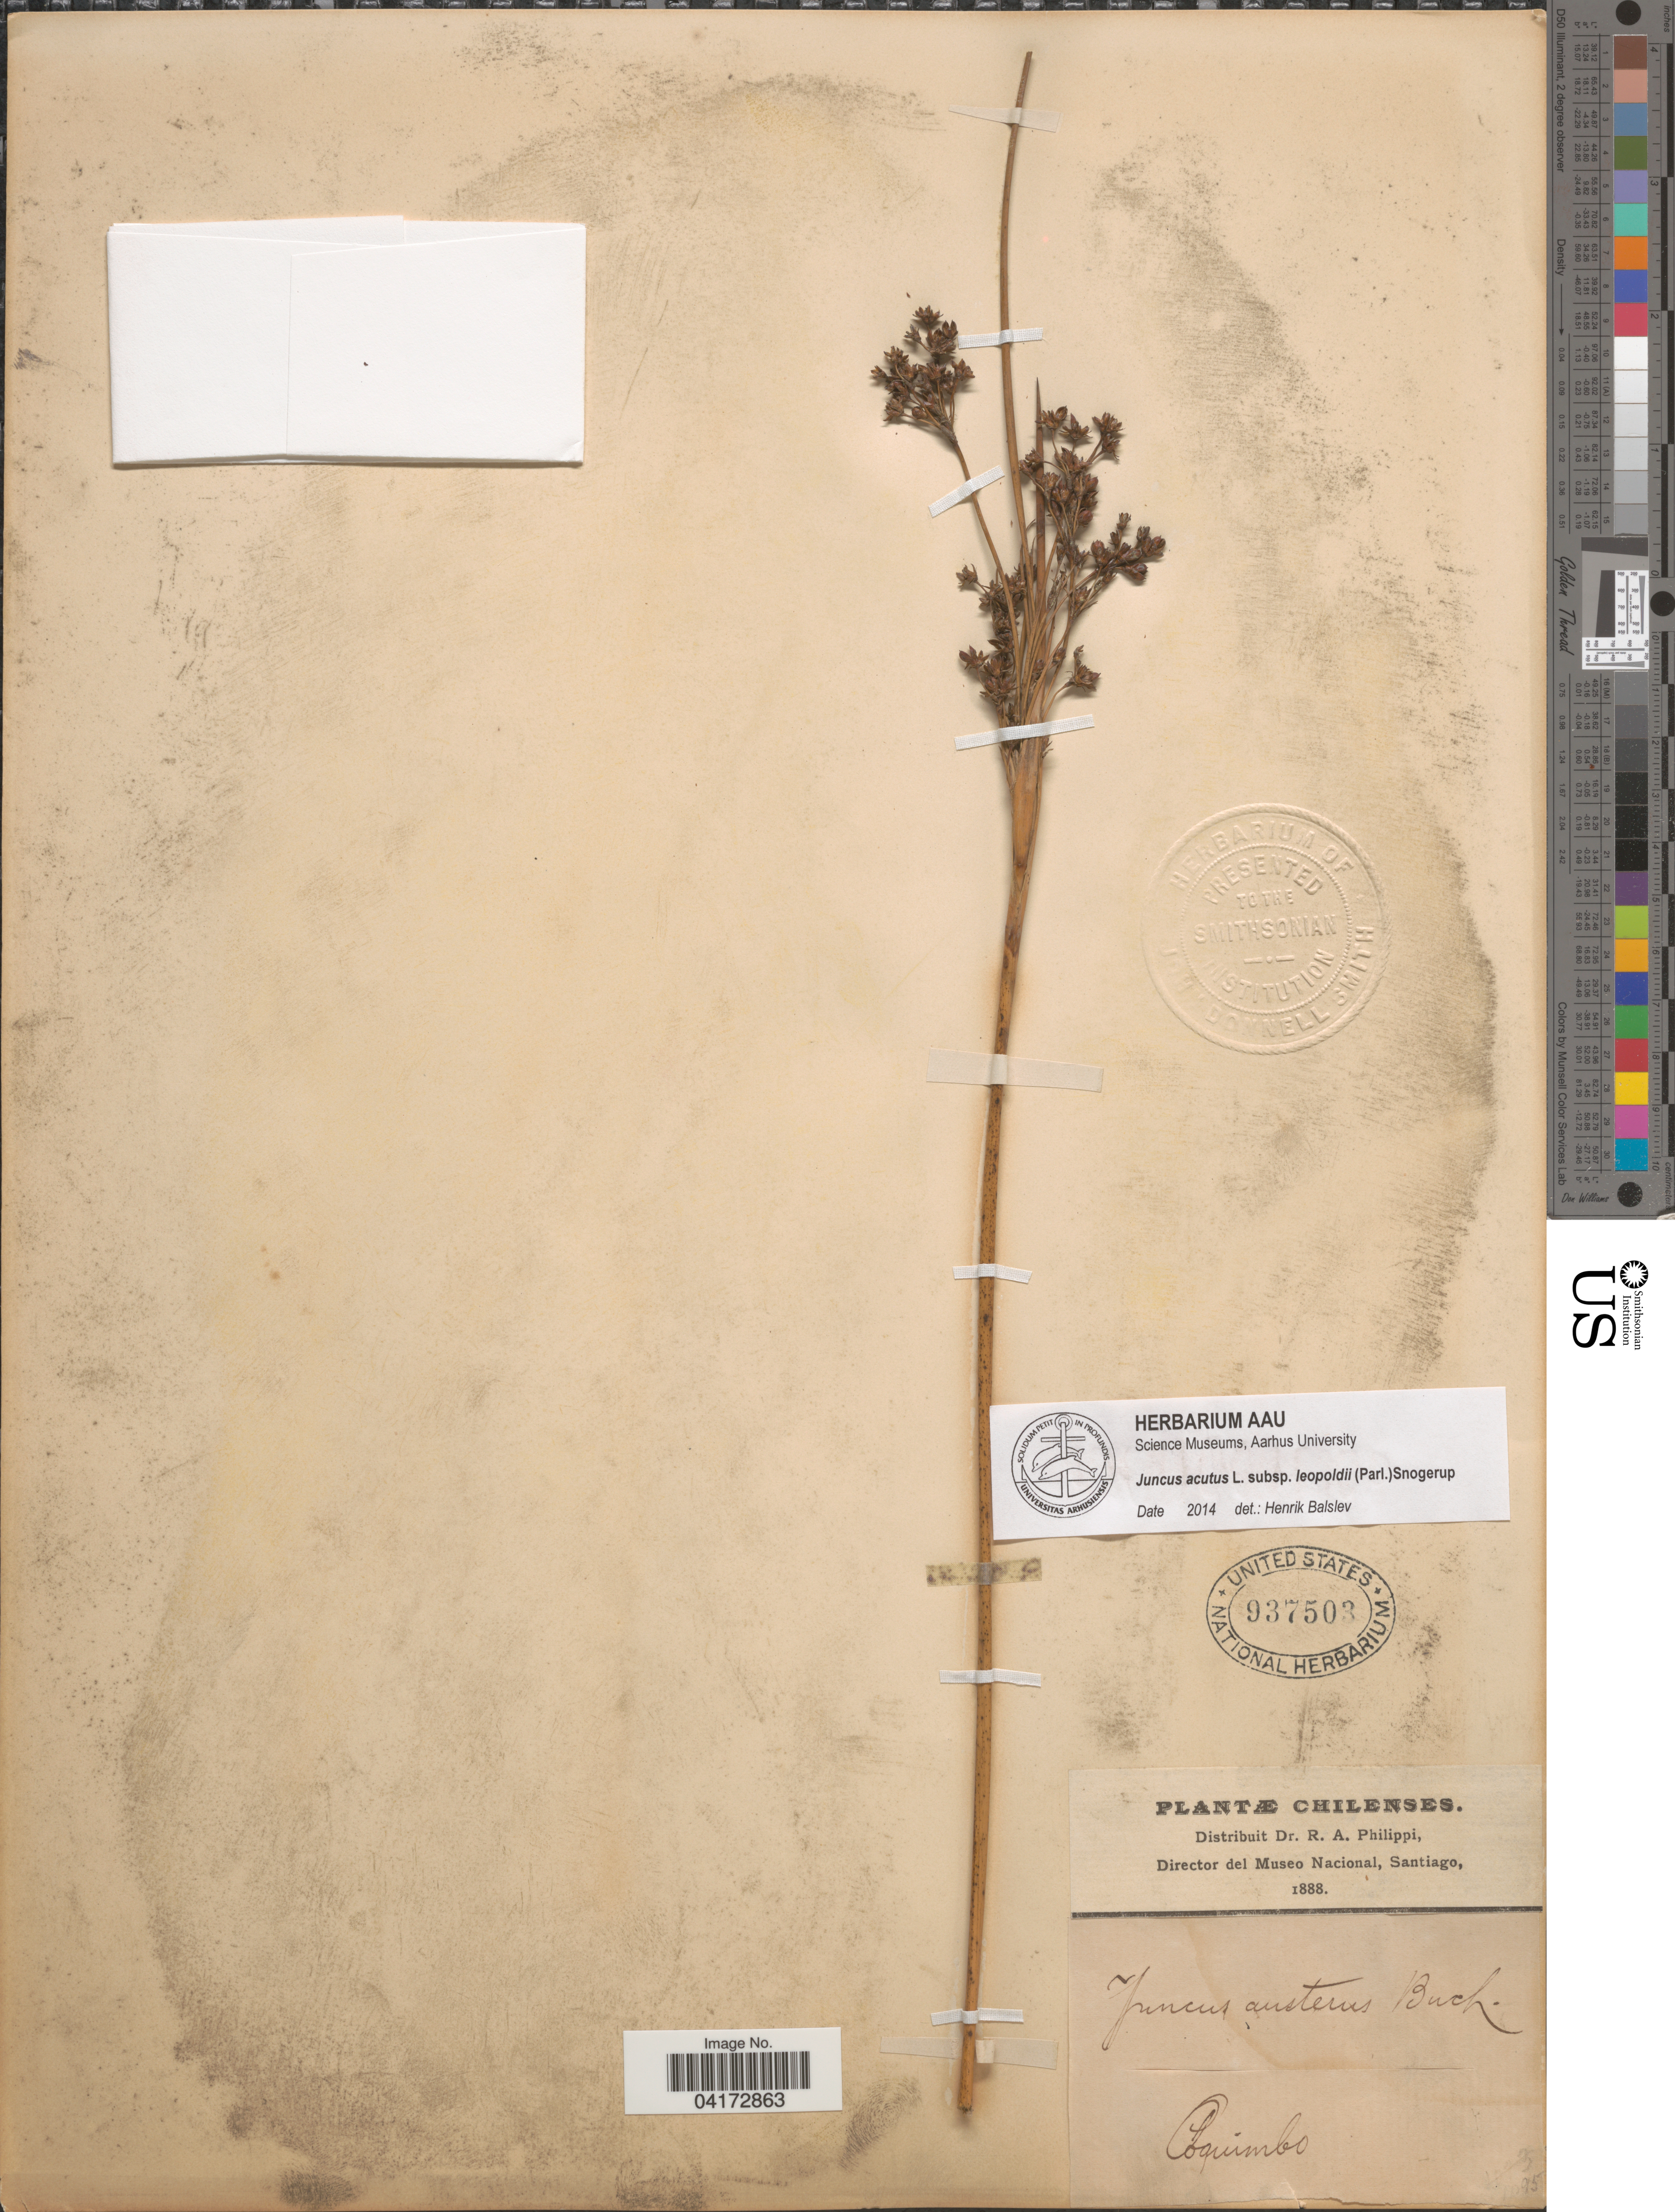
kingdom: Plantae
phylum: Tracheophyta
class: Liliopsida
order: Poales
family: Juncaceae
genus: Juncus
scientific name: Juncus acutus subsp. leopoldii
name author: (Parl.) Snogerup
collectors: R. A. Philippi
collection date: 1888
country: Chile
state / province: Coquimbo (IV)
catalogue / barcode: US 937503